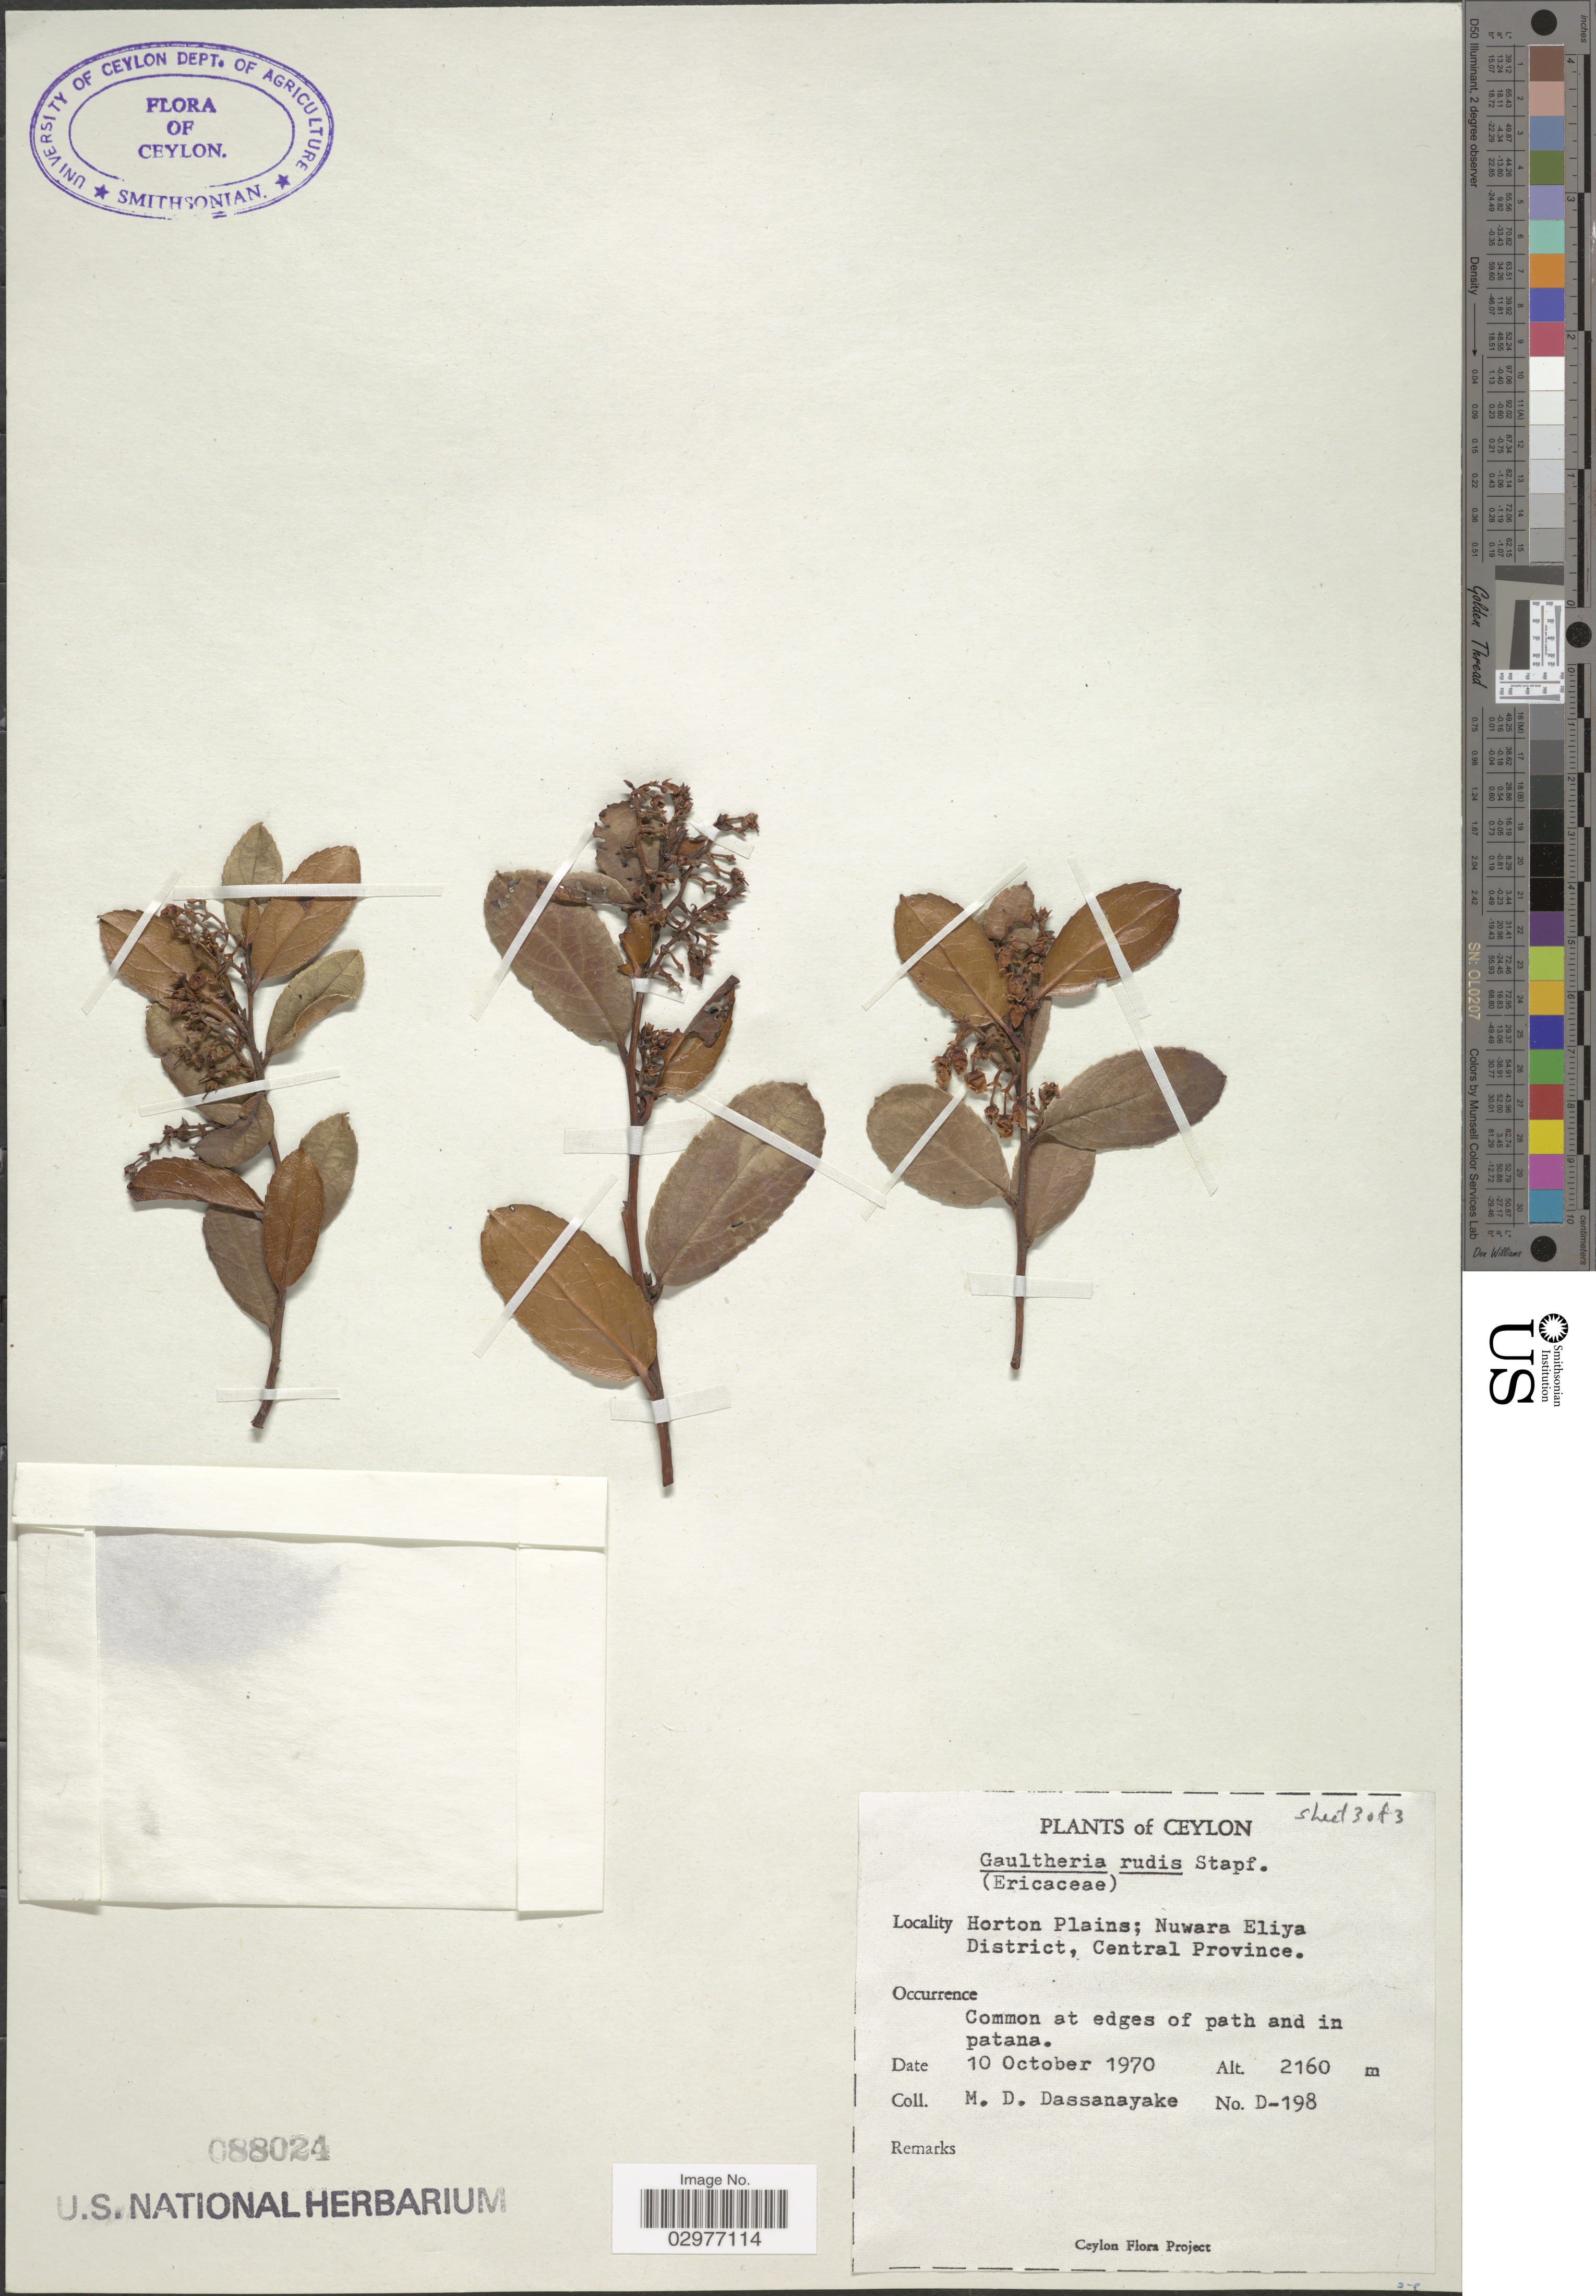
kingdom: Plantae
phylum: Tracheophyta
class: Magnoliopsida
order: Ericales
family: Ericaceae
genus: Gaultheria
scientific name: Gaultheria leschenaultii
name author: DC.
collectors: M. D. Dassanayake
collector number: D-198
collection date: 1970-10-10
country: Sri Lanka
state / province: Central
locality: Ceylon. Horton Plains; Nuwara Eliya District.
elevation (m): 2160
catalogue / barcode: US 88024